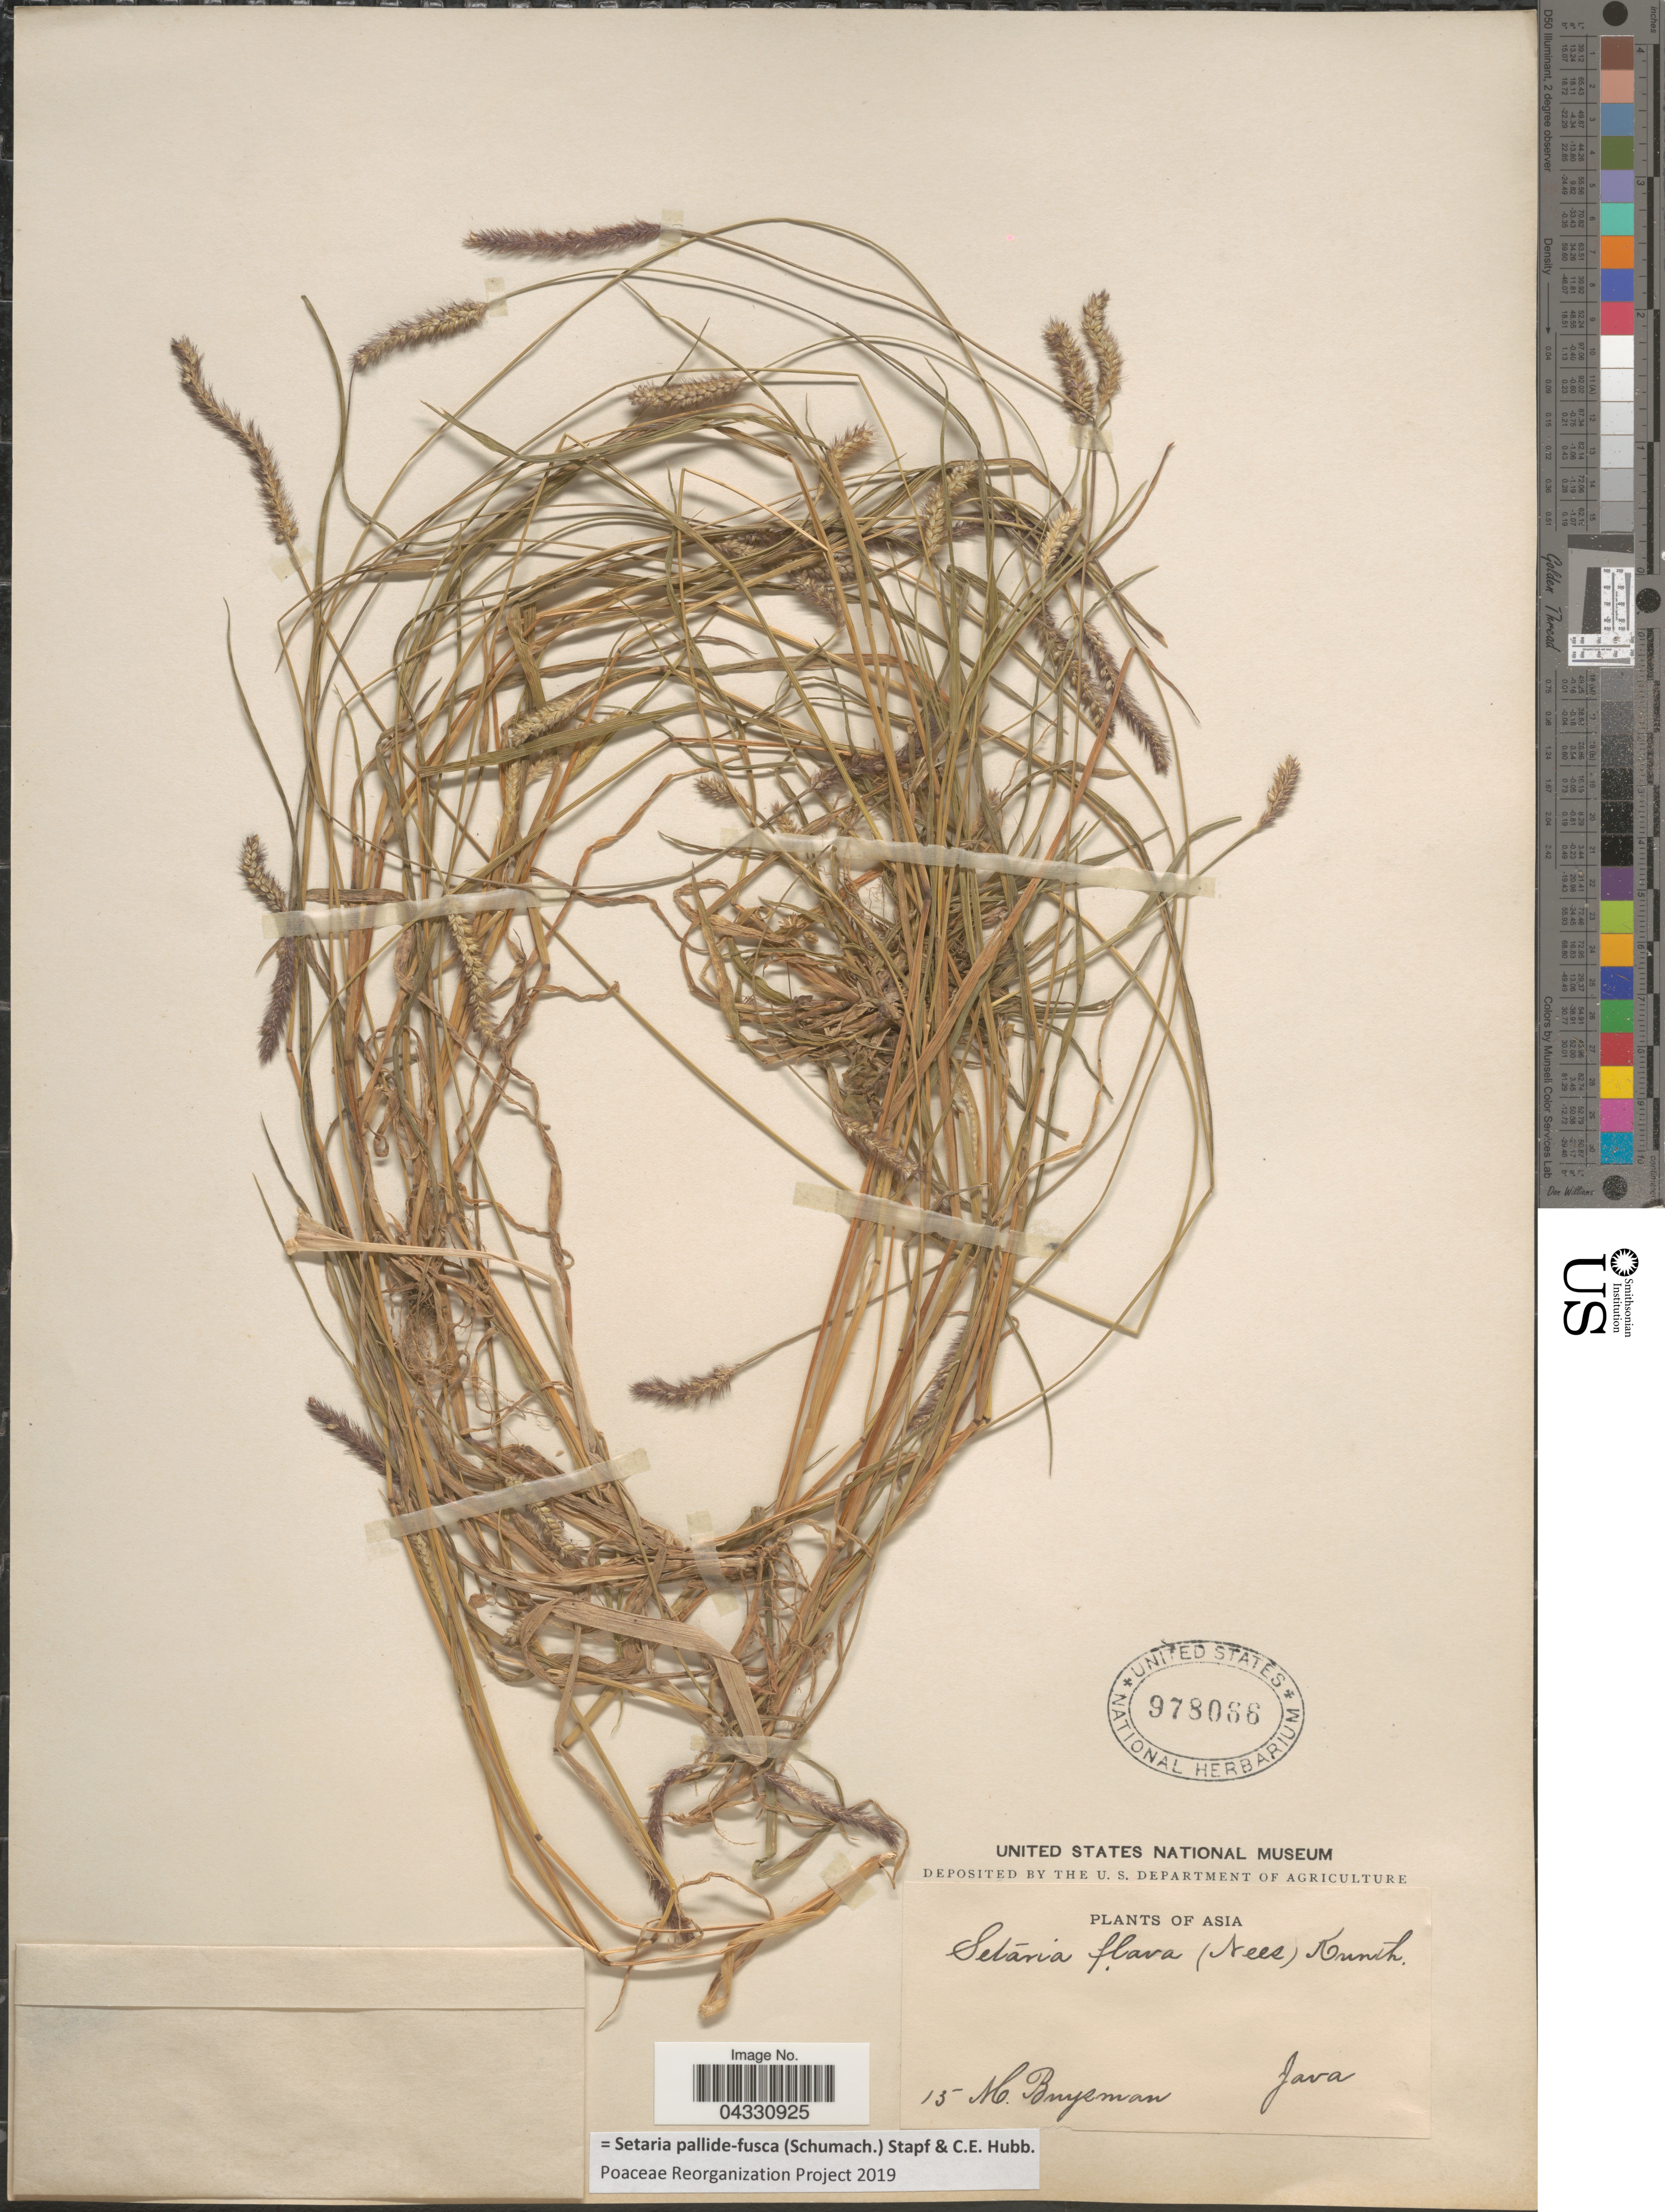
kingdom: Plantae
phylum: Tracheophyta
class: Liliopsida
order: Poales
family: Poaceae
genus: Setaria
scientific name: Setaria pallide-fusca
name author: (Schumach.) Stapf & C.E. Hubb.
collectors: M. Buysman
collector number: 15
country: Indonesia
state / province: Java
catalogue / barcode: US 978066